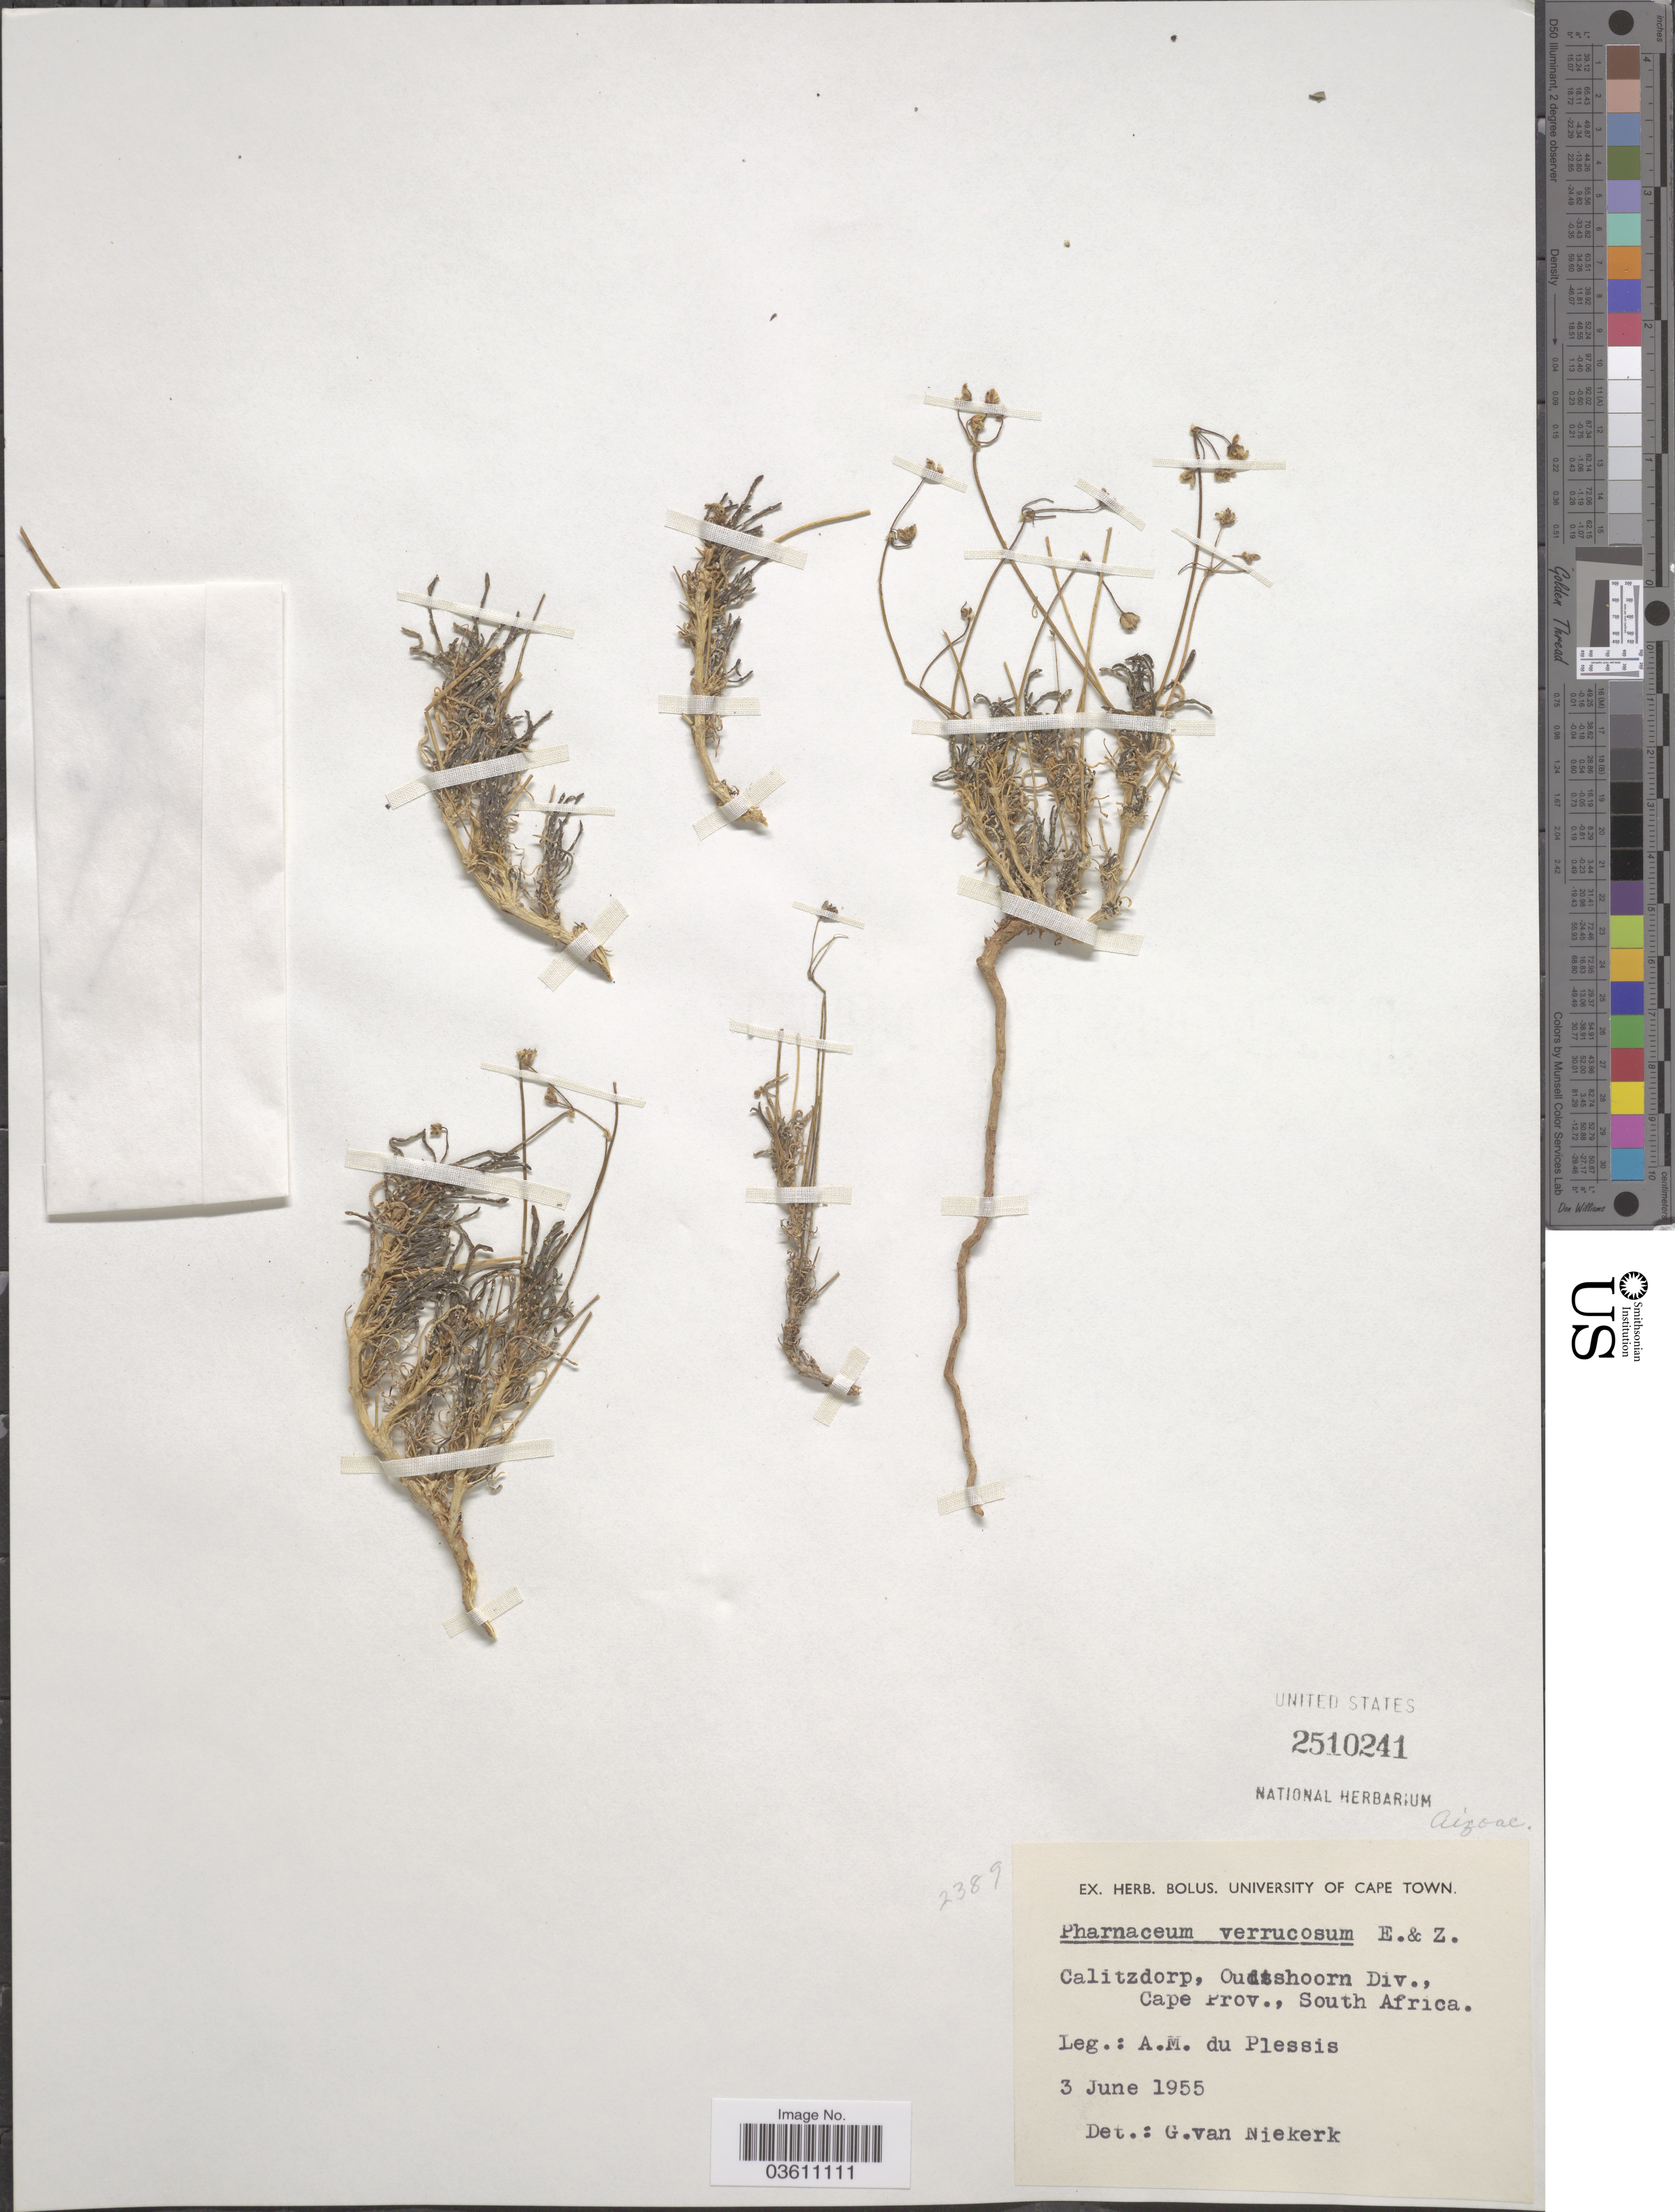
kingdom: Plantae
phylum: Tracheophyta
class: Magnoliopsida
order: Caryophyllales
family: Kewaceae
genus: Kewa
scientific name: Kewa salsoloides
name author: (Burch.) Christenh.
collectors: A. Plessis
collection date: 1955-06-03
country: South Africa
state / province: Western Cape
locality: Calitzdorp, Ou [illegible text]shoorn Div.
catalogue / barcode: US 2510241